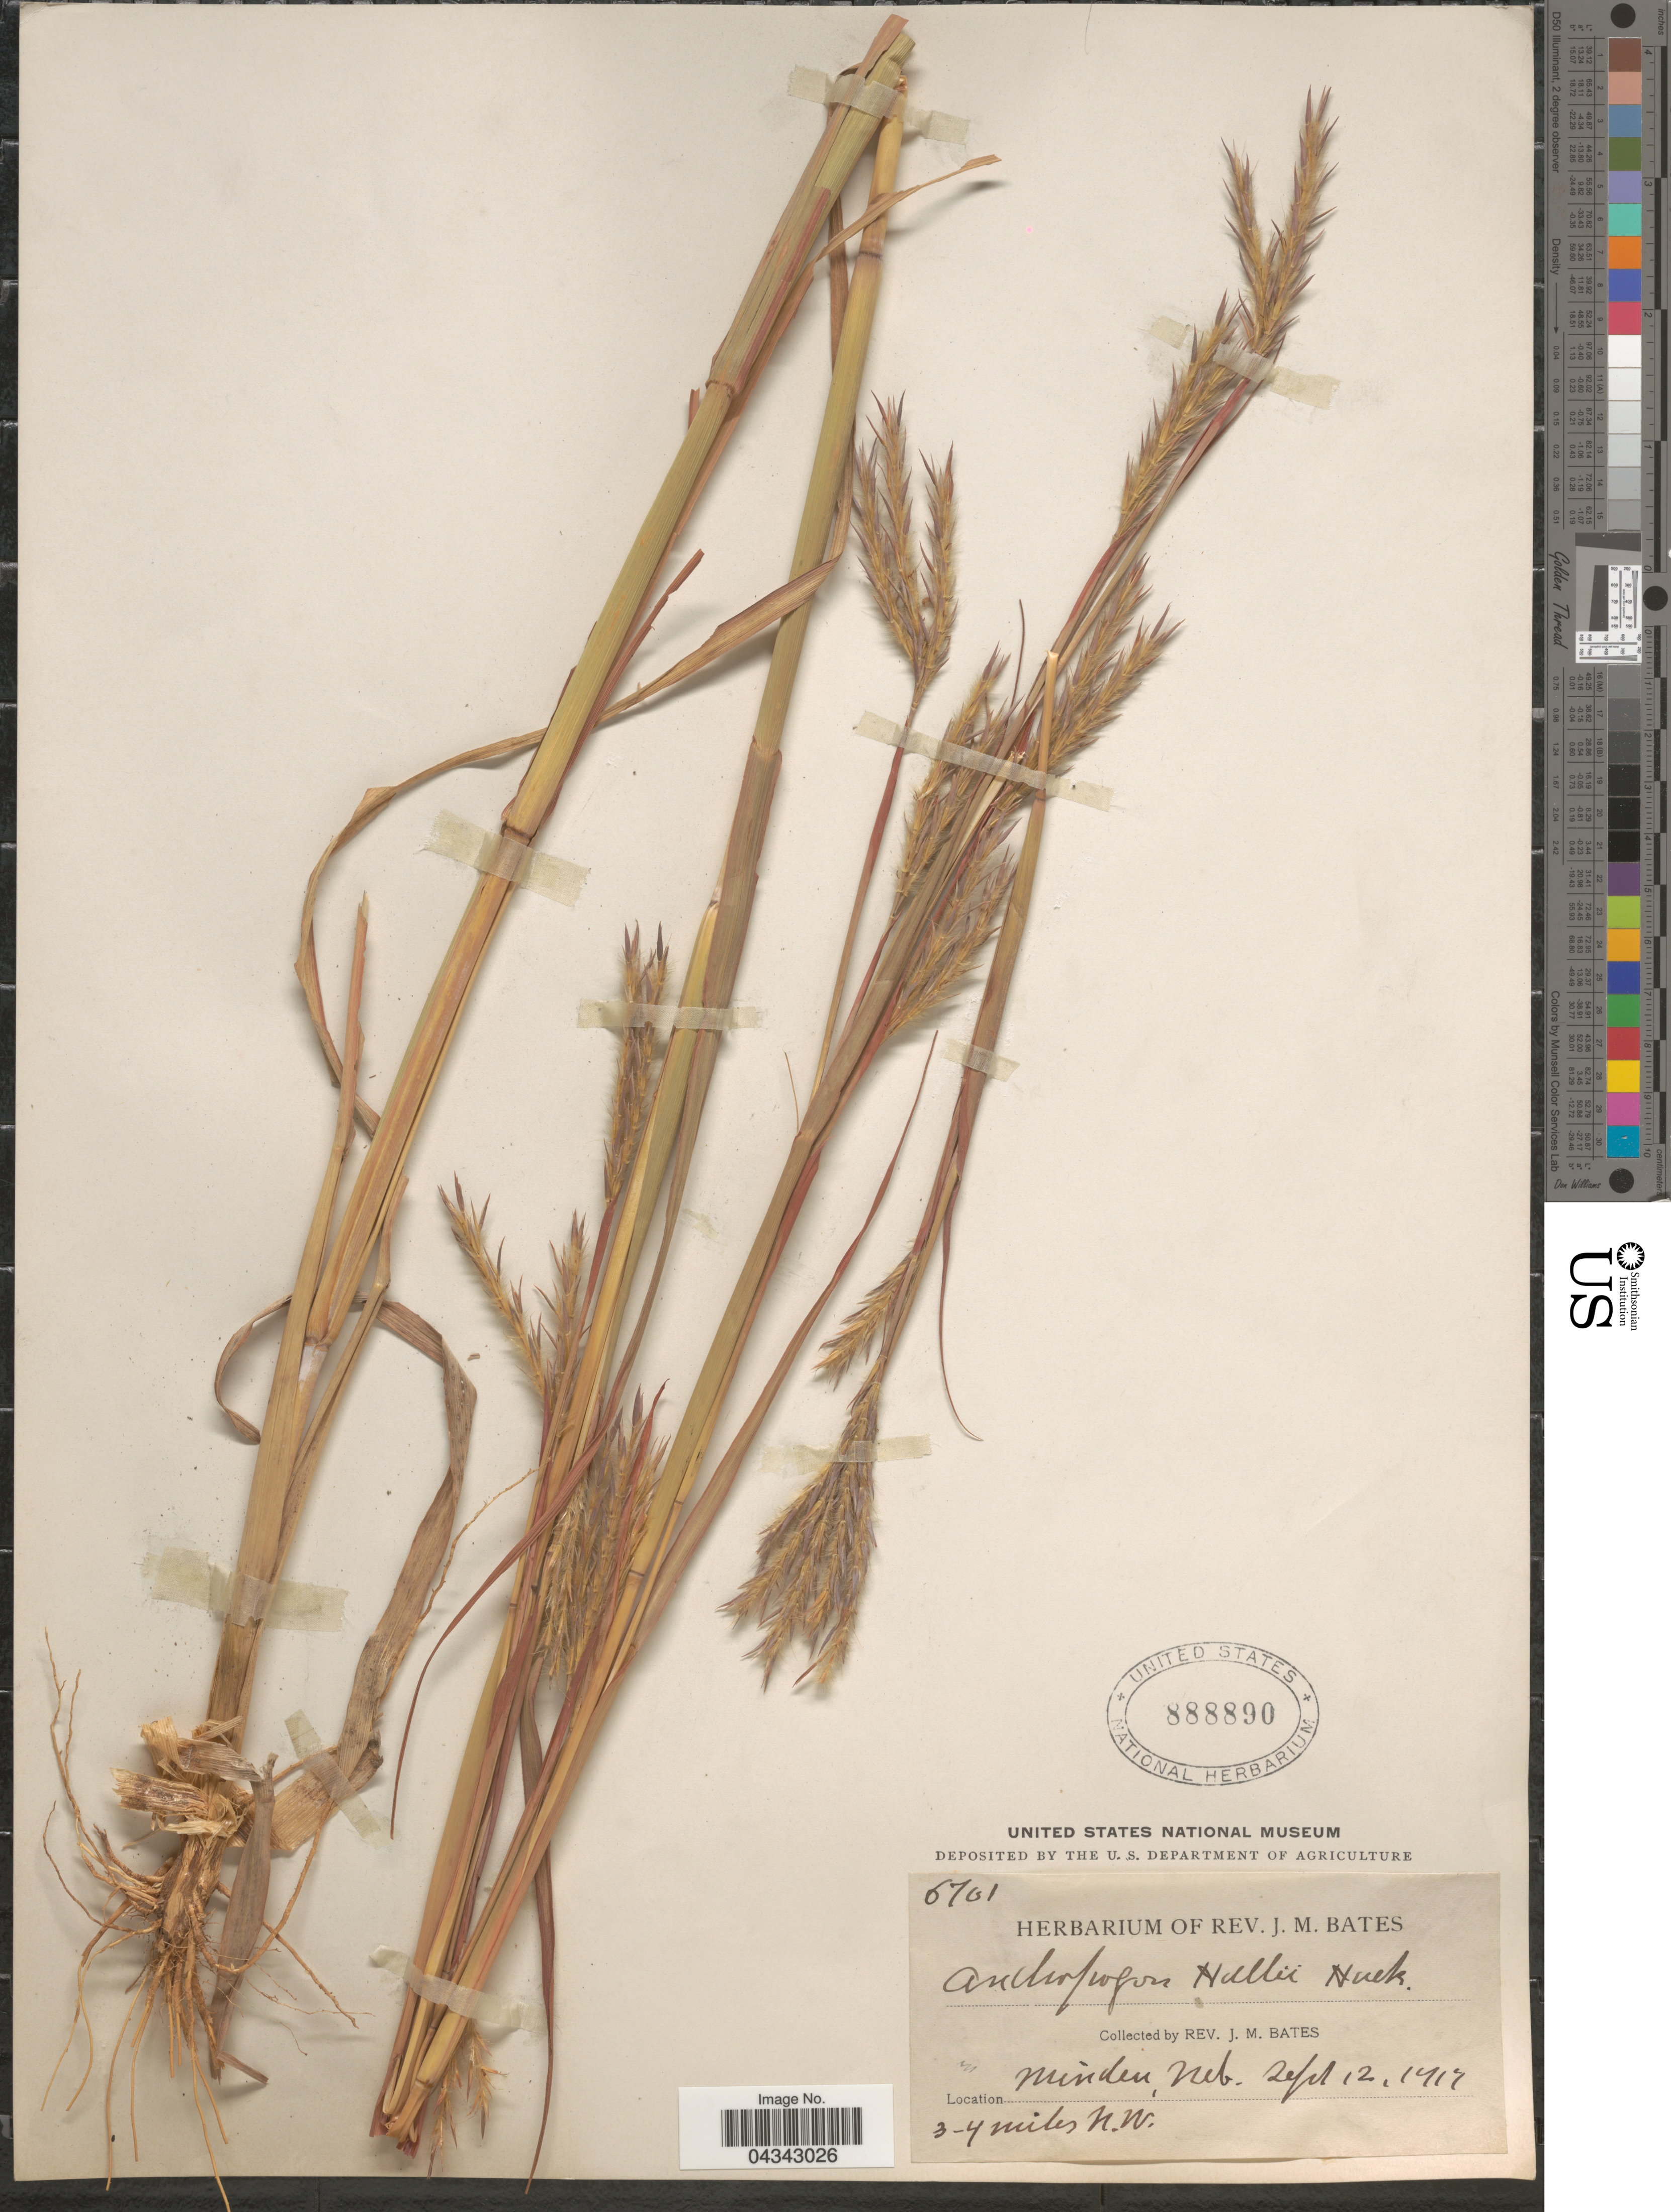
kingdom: Plantae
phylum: Tracheophyta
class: Liliopsida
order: Poales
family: Poaceae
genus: Andropogon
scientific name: Andropogon gerardii subsp. hallii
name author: (Hack.) Wipff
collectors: J. Bates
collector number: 6701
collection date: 1917-09-12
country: United States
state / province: Nebraska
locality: Minden, 3-4 miles N.W.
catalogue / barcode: US 888890